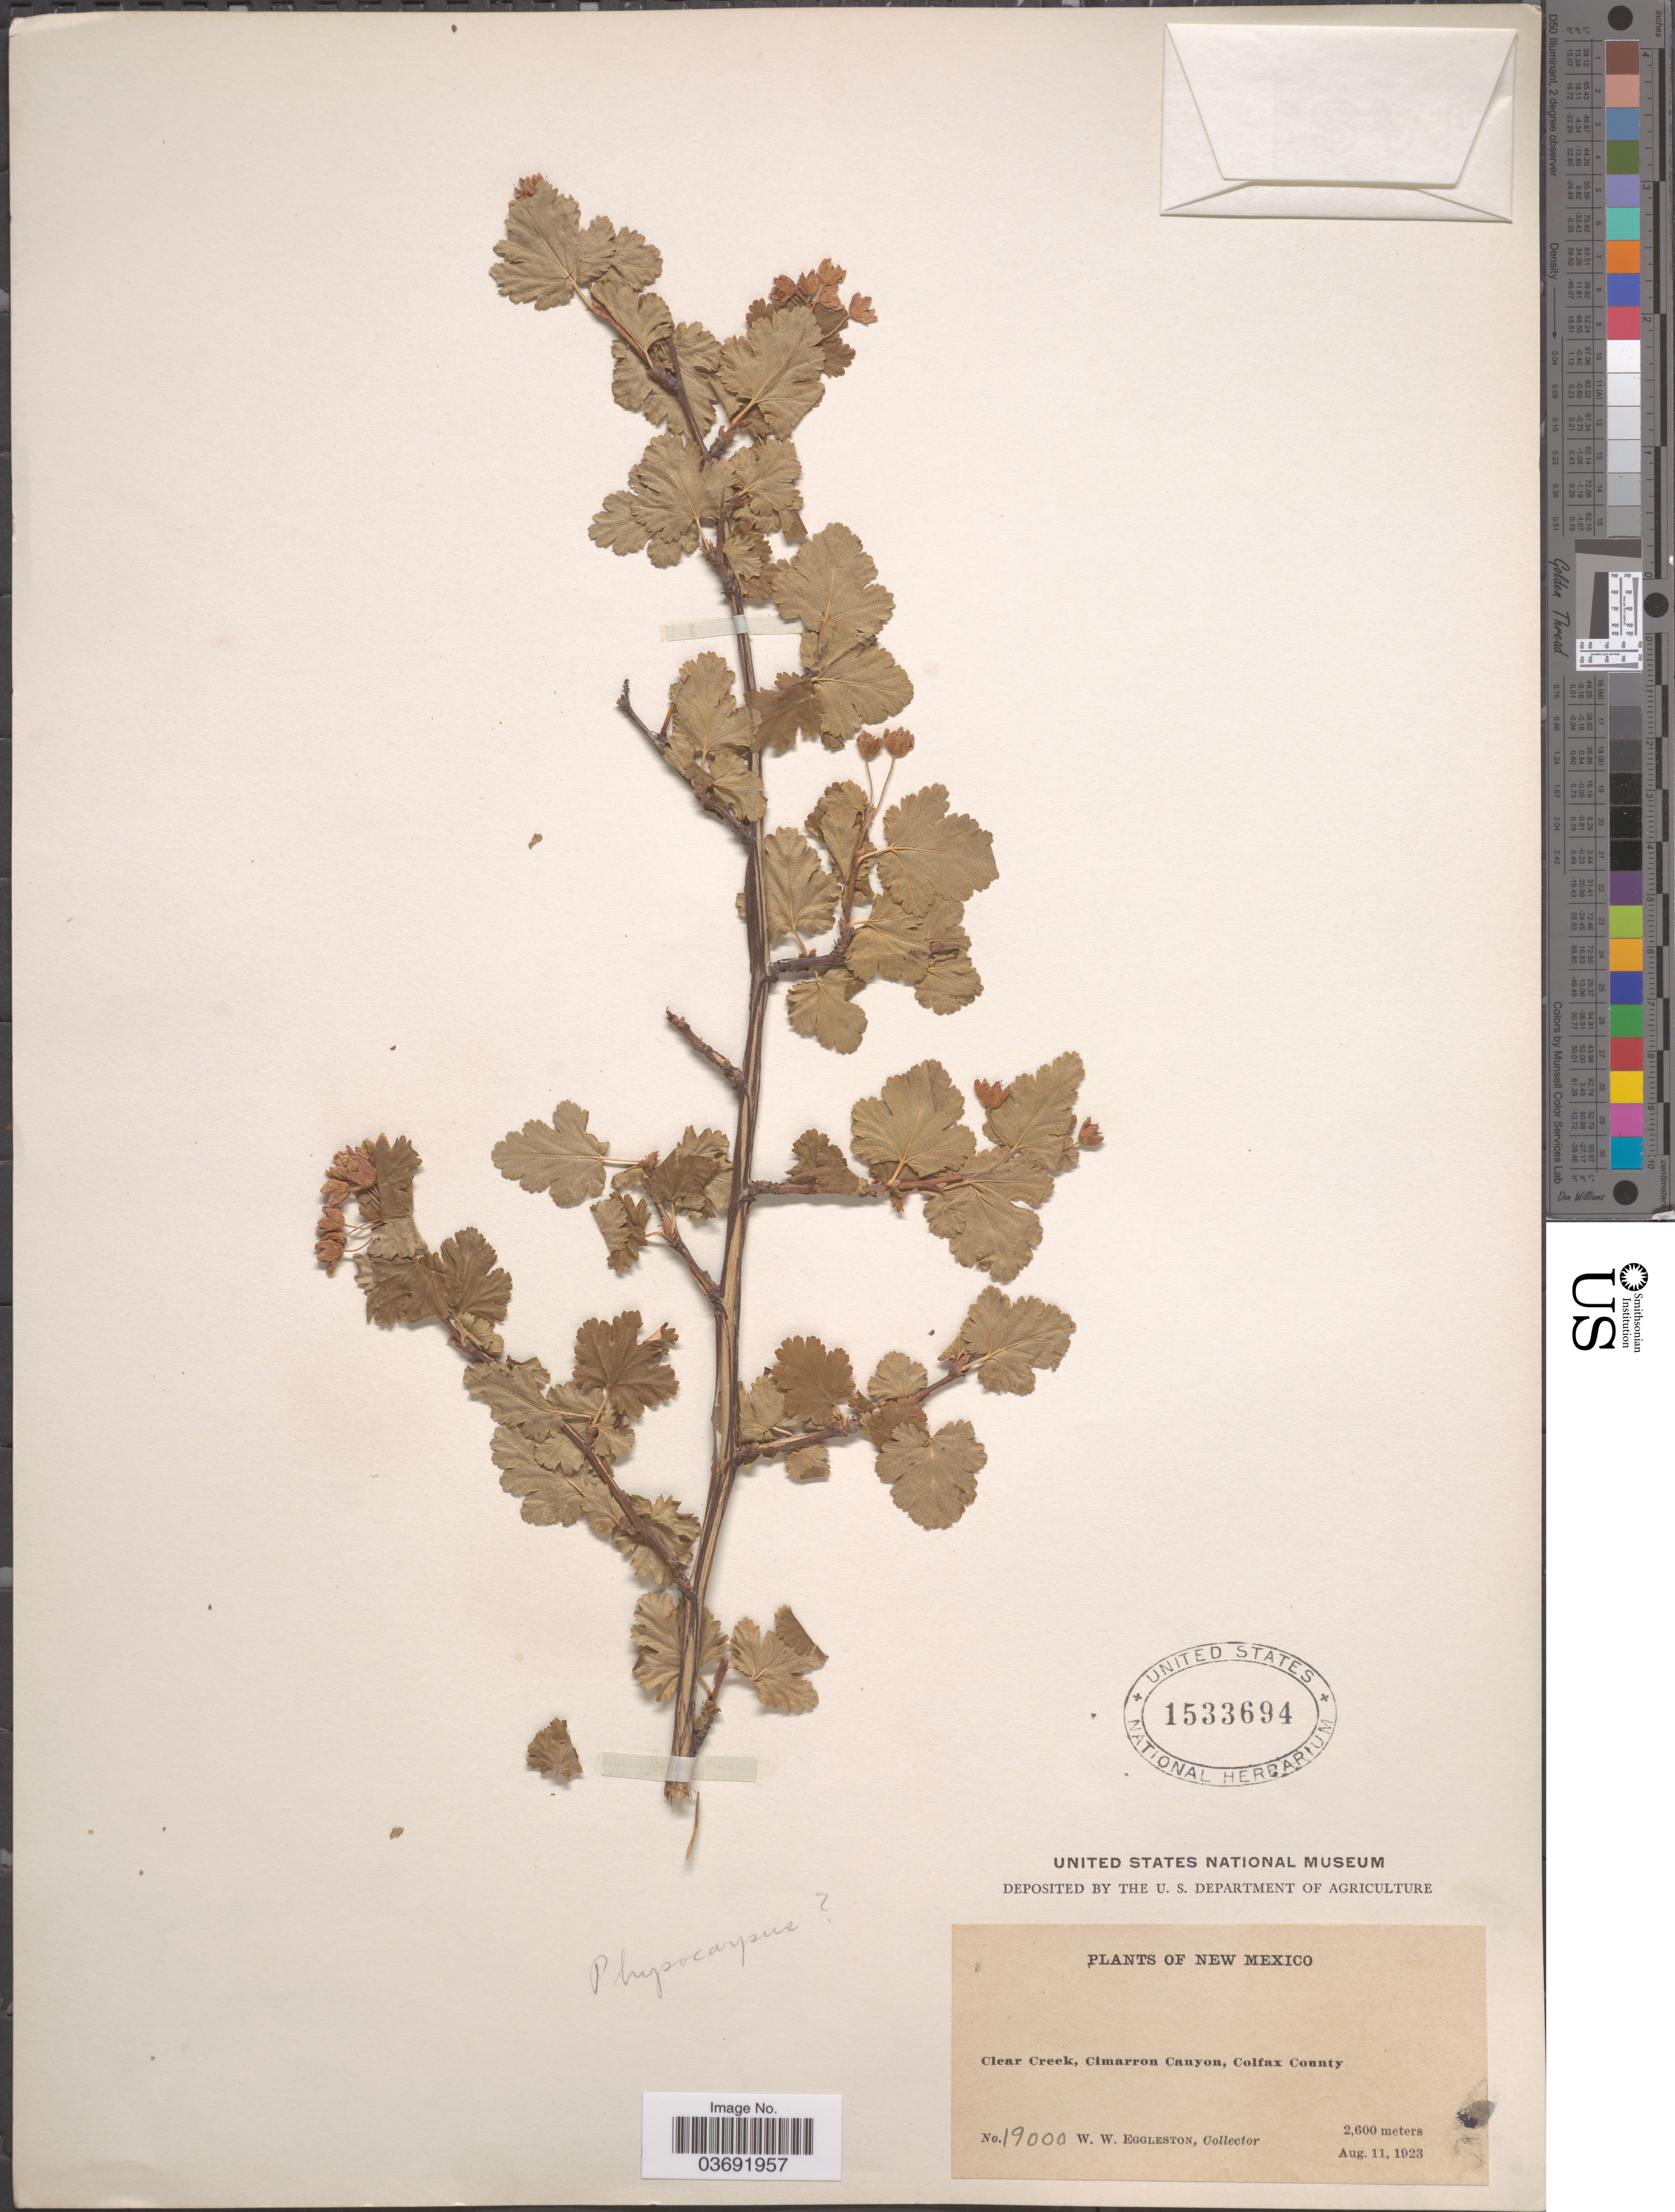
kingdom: Plantae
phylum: Tracheophyta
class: Magnoliopsida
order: Rosales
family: Rosaceae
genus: Physocarpus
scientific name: Physocarpus monogynus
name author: (Torr.) J.M. Coult.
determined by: Strong, Mark T., (BOT), Smithsonian Institution - National Museum of Natural History (UNITED STATES)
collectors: W. W. Eggleston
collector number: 19000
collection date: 1923-08-11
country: United States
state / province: New Mexico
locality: Clear Creek, Cimarron Canyon, Colfax County.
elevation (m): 2600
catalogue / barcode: US 1533694